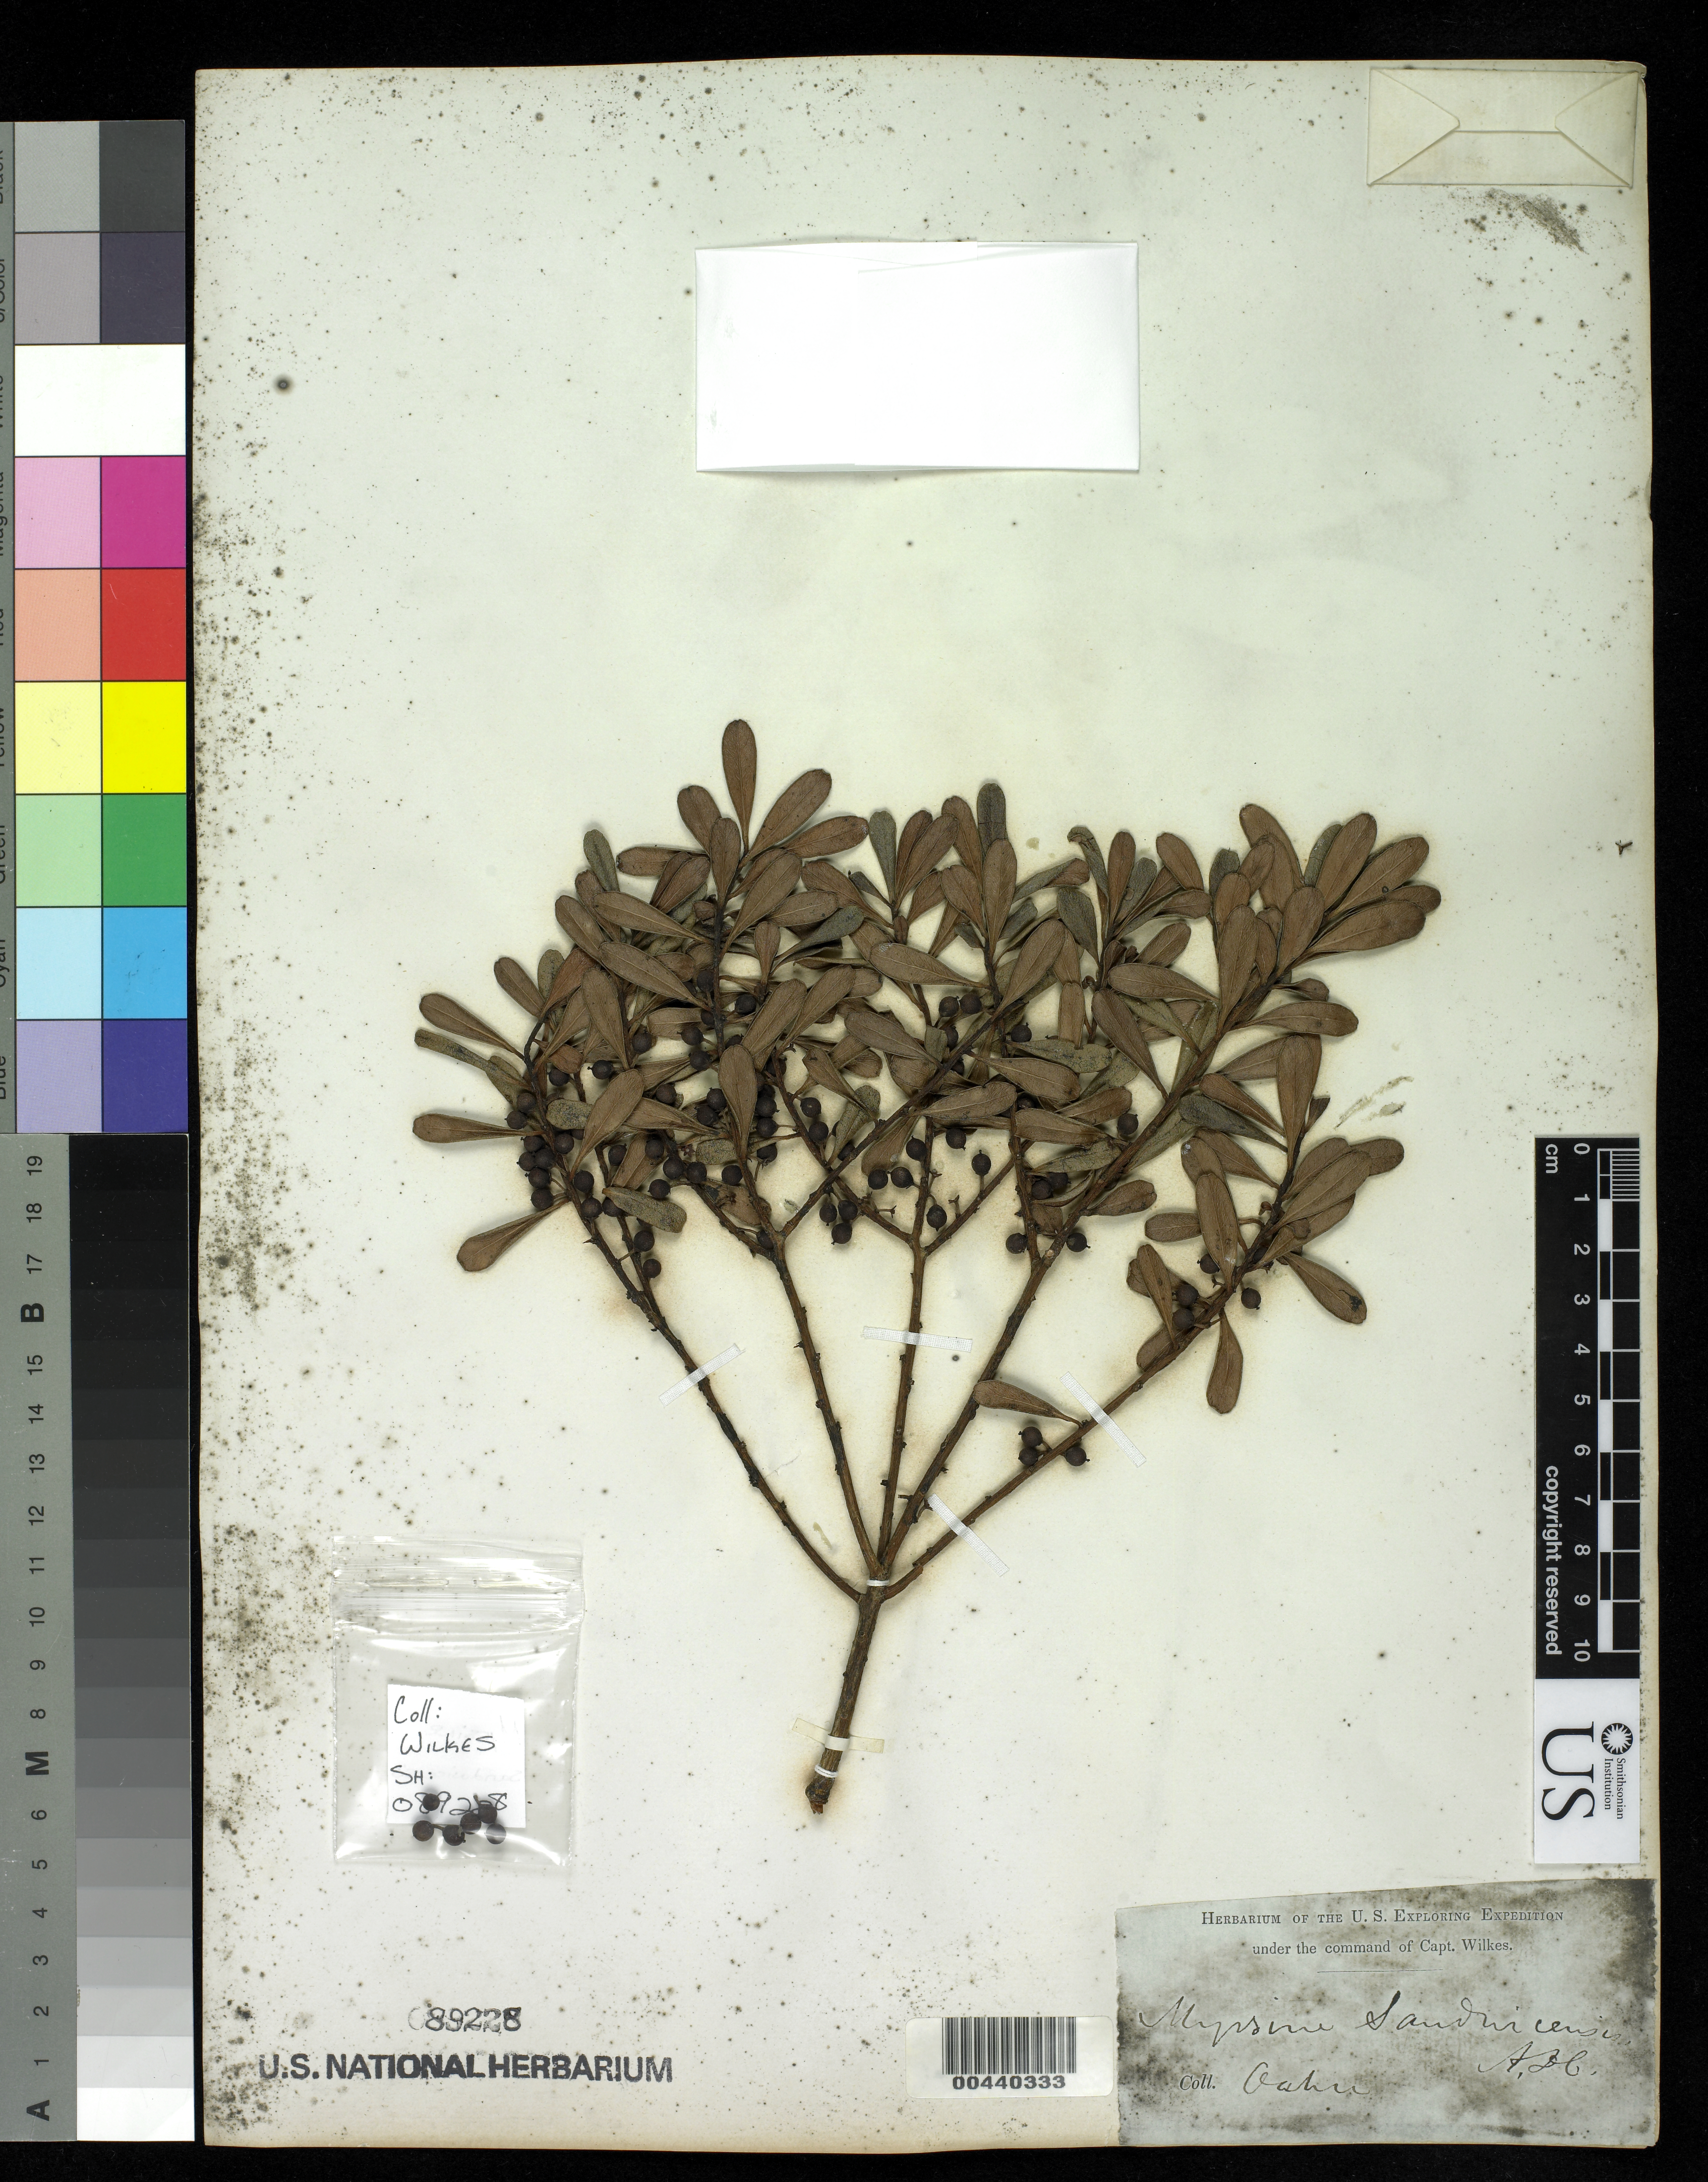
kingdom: Plantae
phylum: Tracheophyta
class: Magnoliopsida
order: Ericales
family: Primulaceae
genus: Myrsine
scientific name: Myrsine sandwicensis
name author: A. DC.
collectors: Wilkes Explor. Exped.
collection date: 1838/1842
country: United States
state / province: Hawaii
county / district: Honolulu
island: Oahu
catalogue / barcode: US 89228